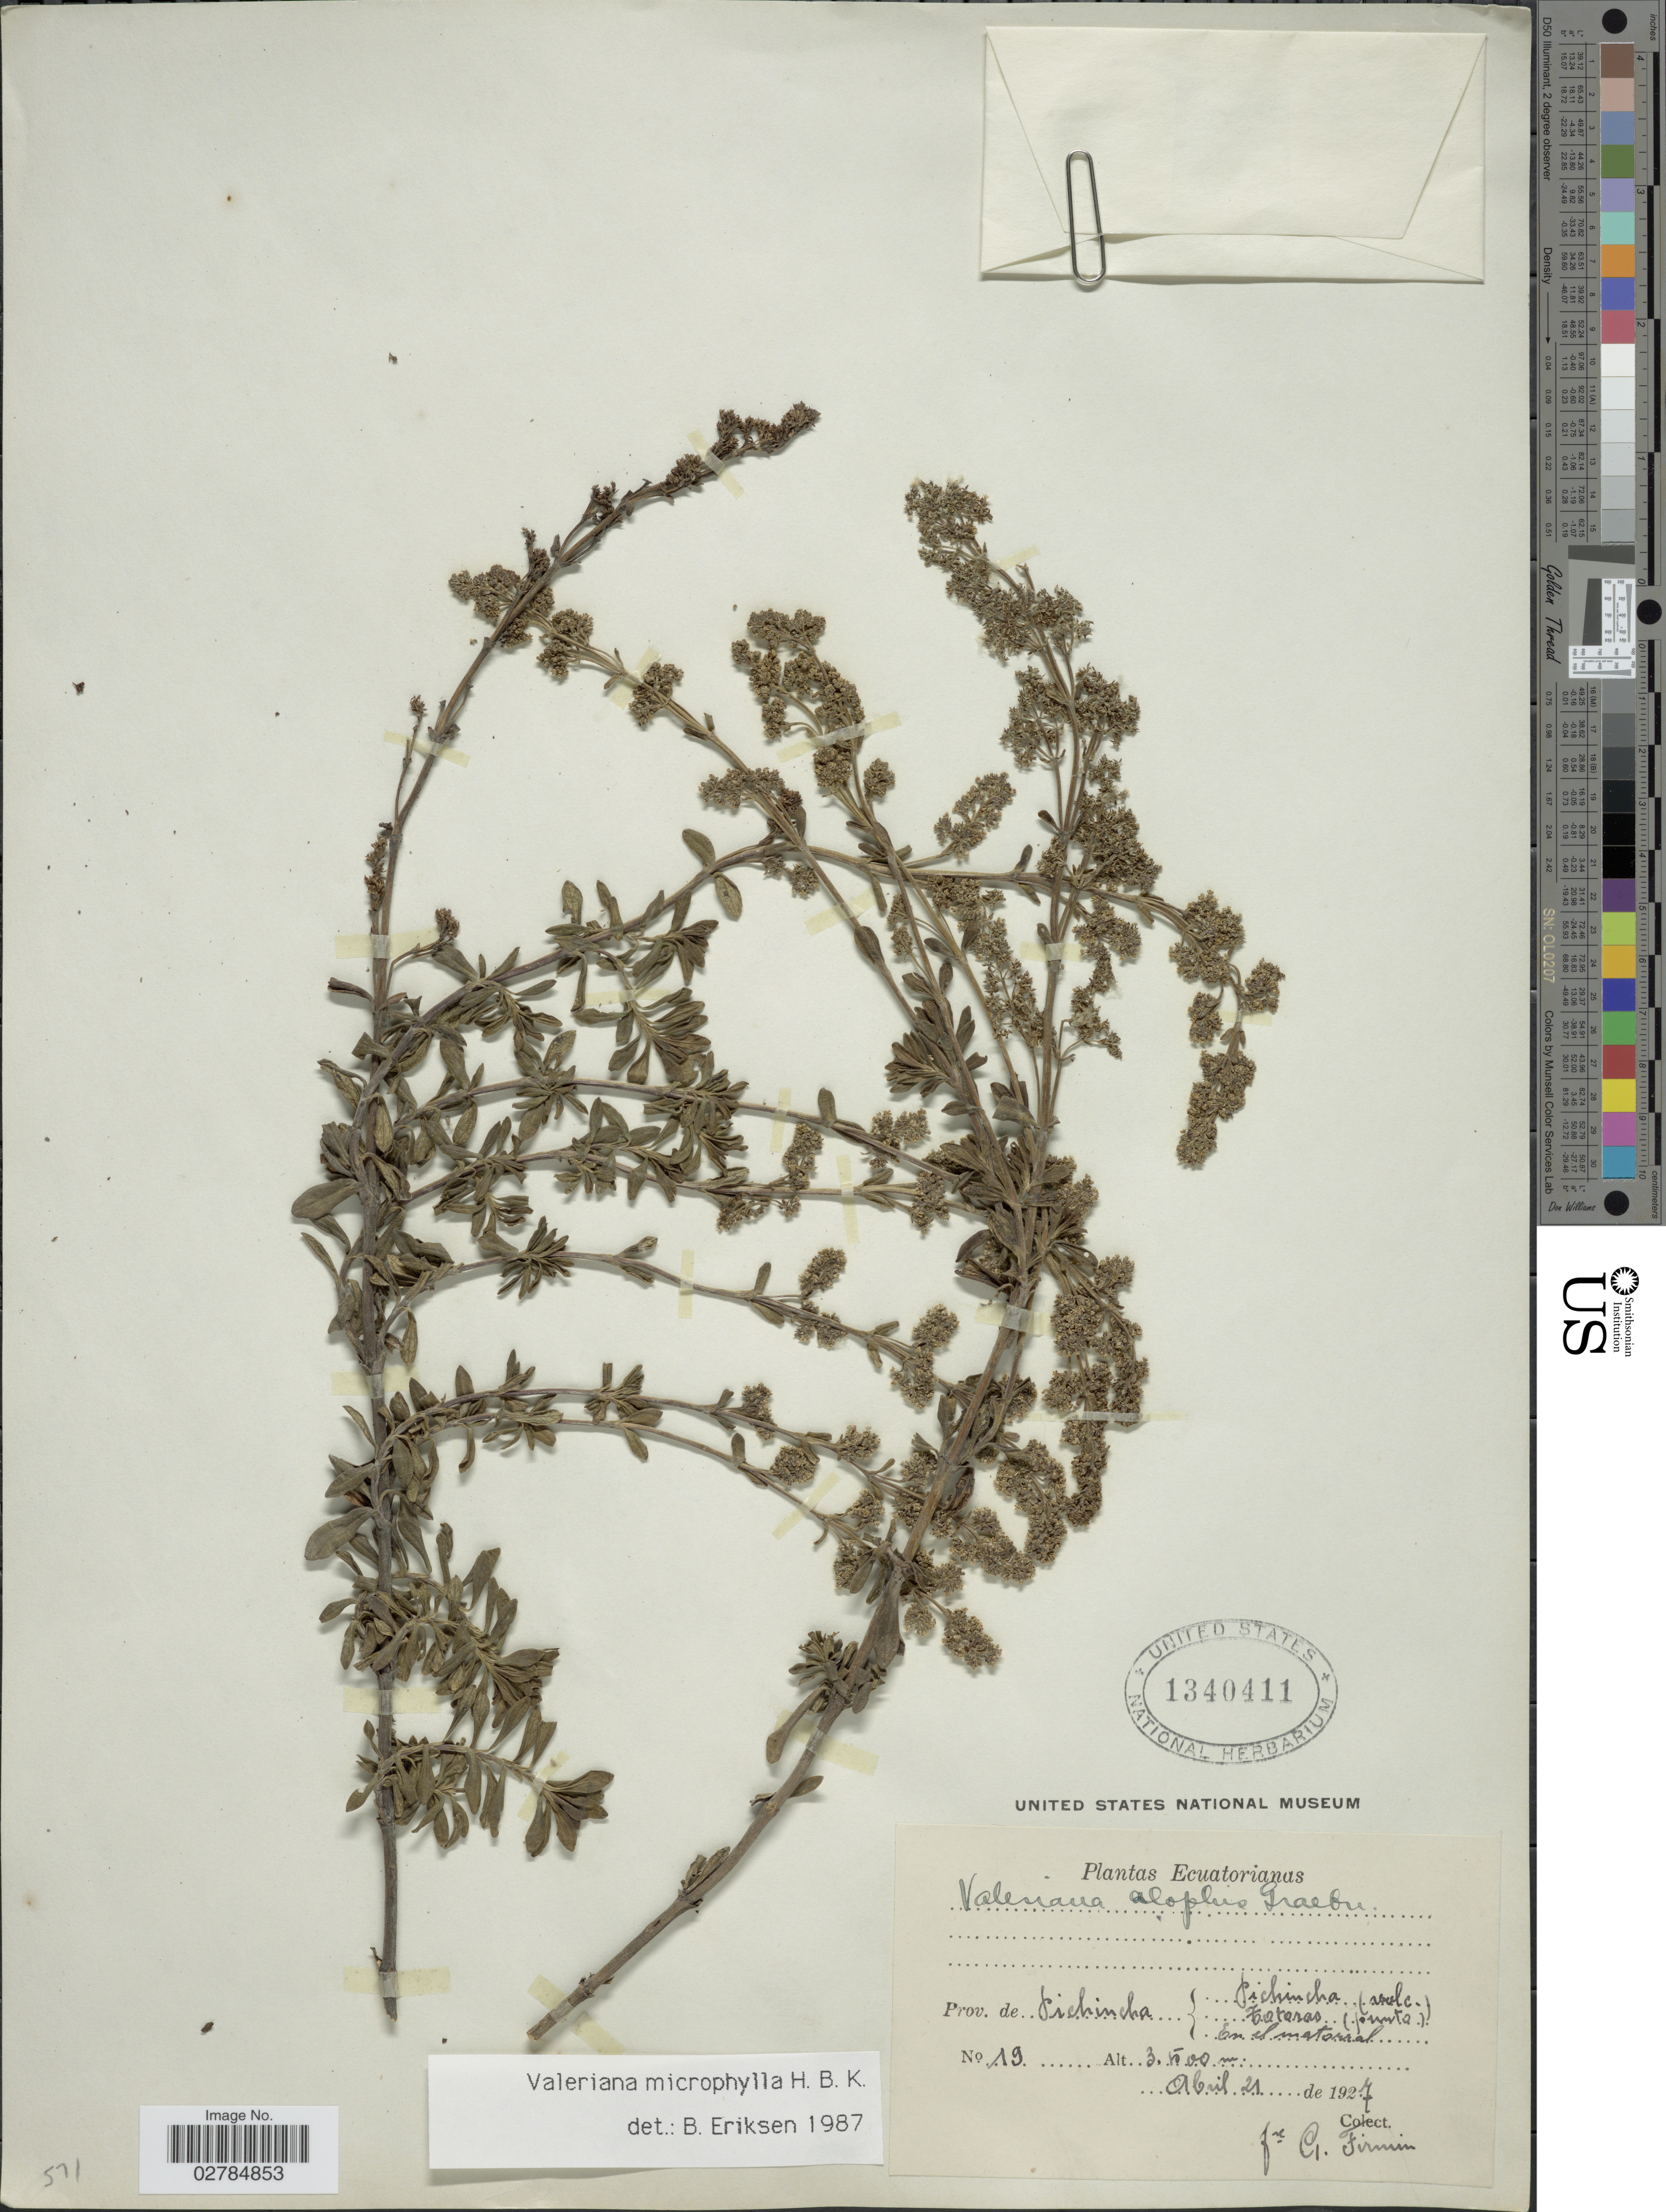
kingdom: Plantae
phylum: Tracheophyta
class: Magnoliopsida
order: Dipsacales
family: Caprifoliaceae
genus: Valeriana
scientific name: Valeriana microphylla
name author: Kunth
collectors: F. Firmin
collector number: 19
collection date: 1927-04-21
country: Ecuador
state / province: Pichincha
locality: Pichincha (volc.) . Totoras (punto)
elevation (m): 3500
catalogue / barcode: US 1340411